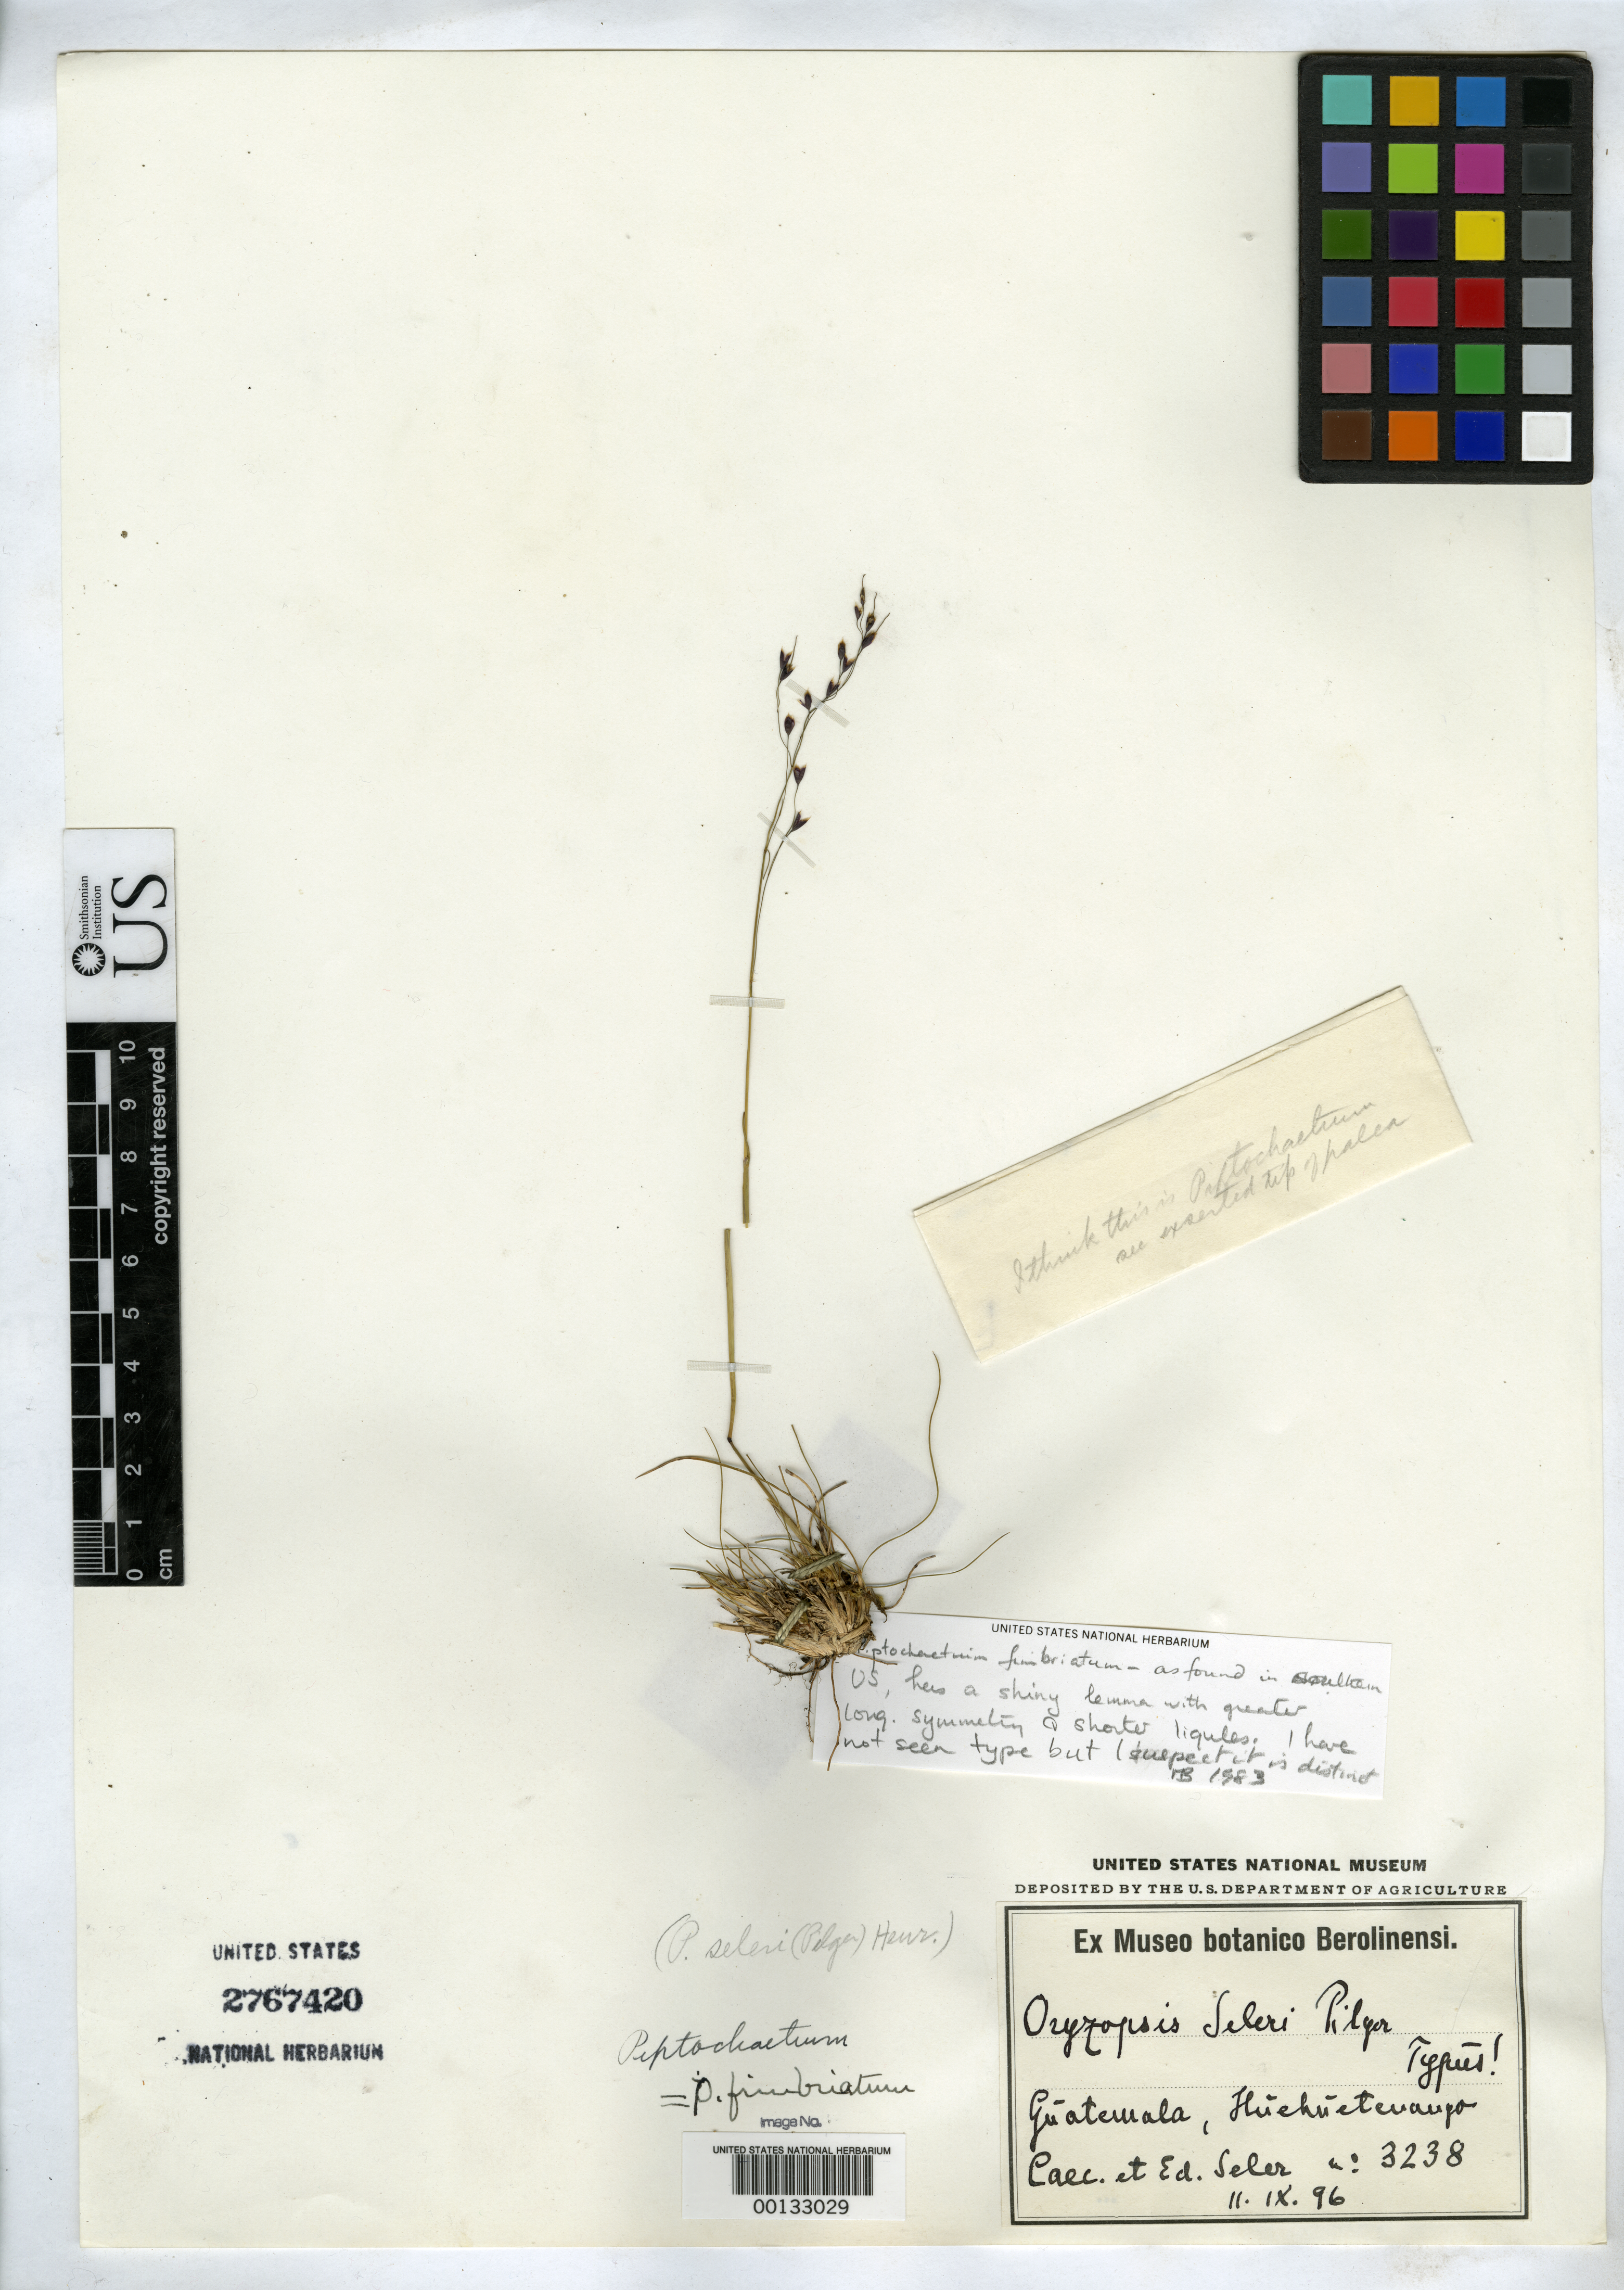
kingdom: Plantae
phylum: Tracheophyta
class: Liliopsida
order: Poales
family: Poaceae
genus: Oryzopsis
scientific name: Oryzopsis seleri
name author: Pilg.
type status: Isotype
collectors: E. Seler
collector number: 3238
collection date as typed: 11 Nov 1896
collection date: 1896-11-11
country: Guatemala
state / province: Huehuetenango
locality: Llanos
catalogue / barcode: US 2767420